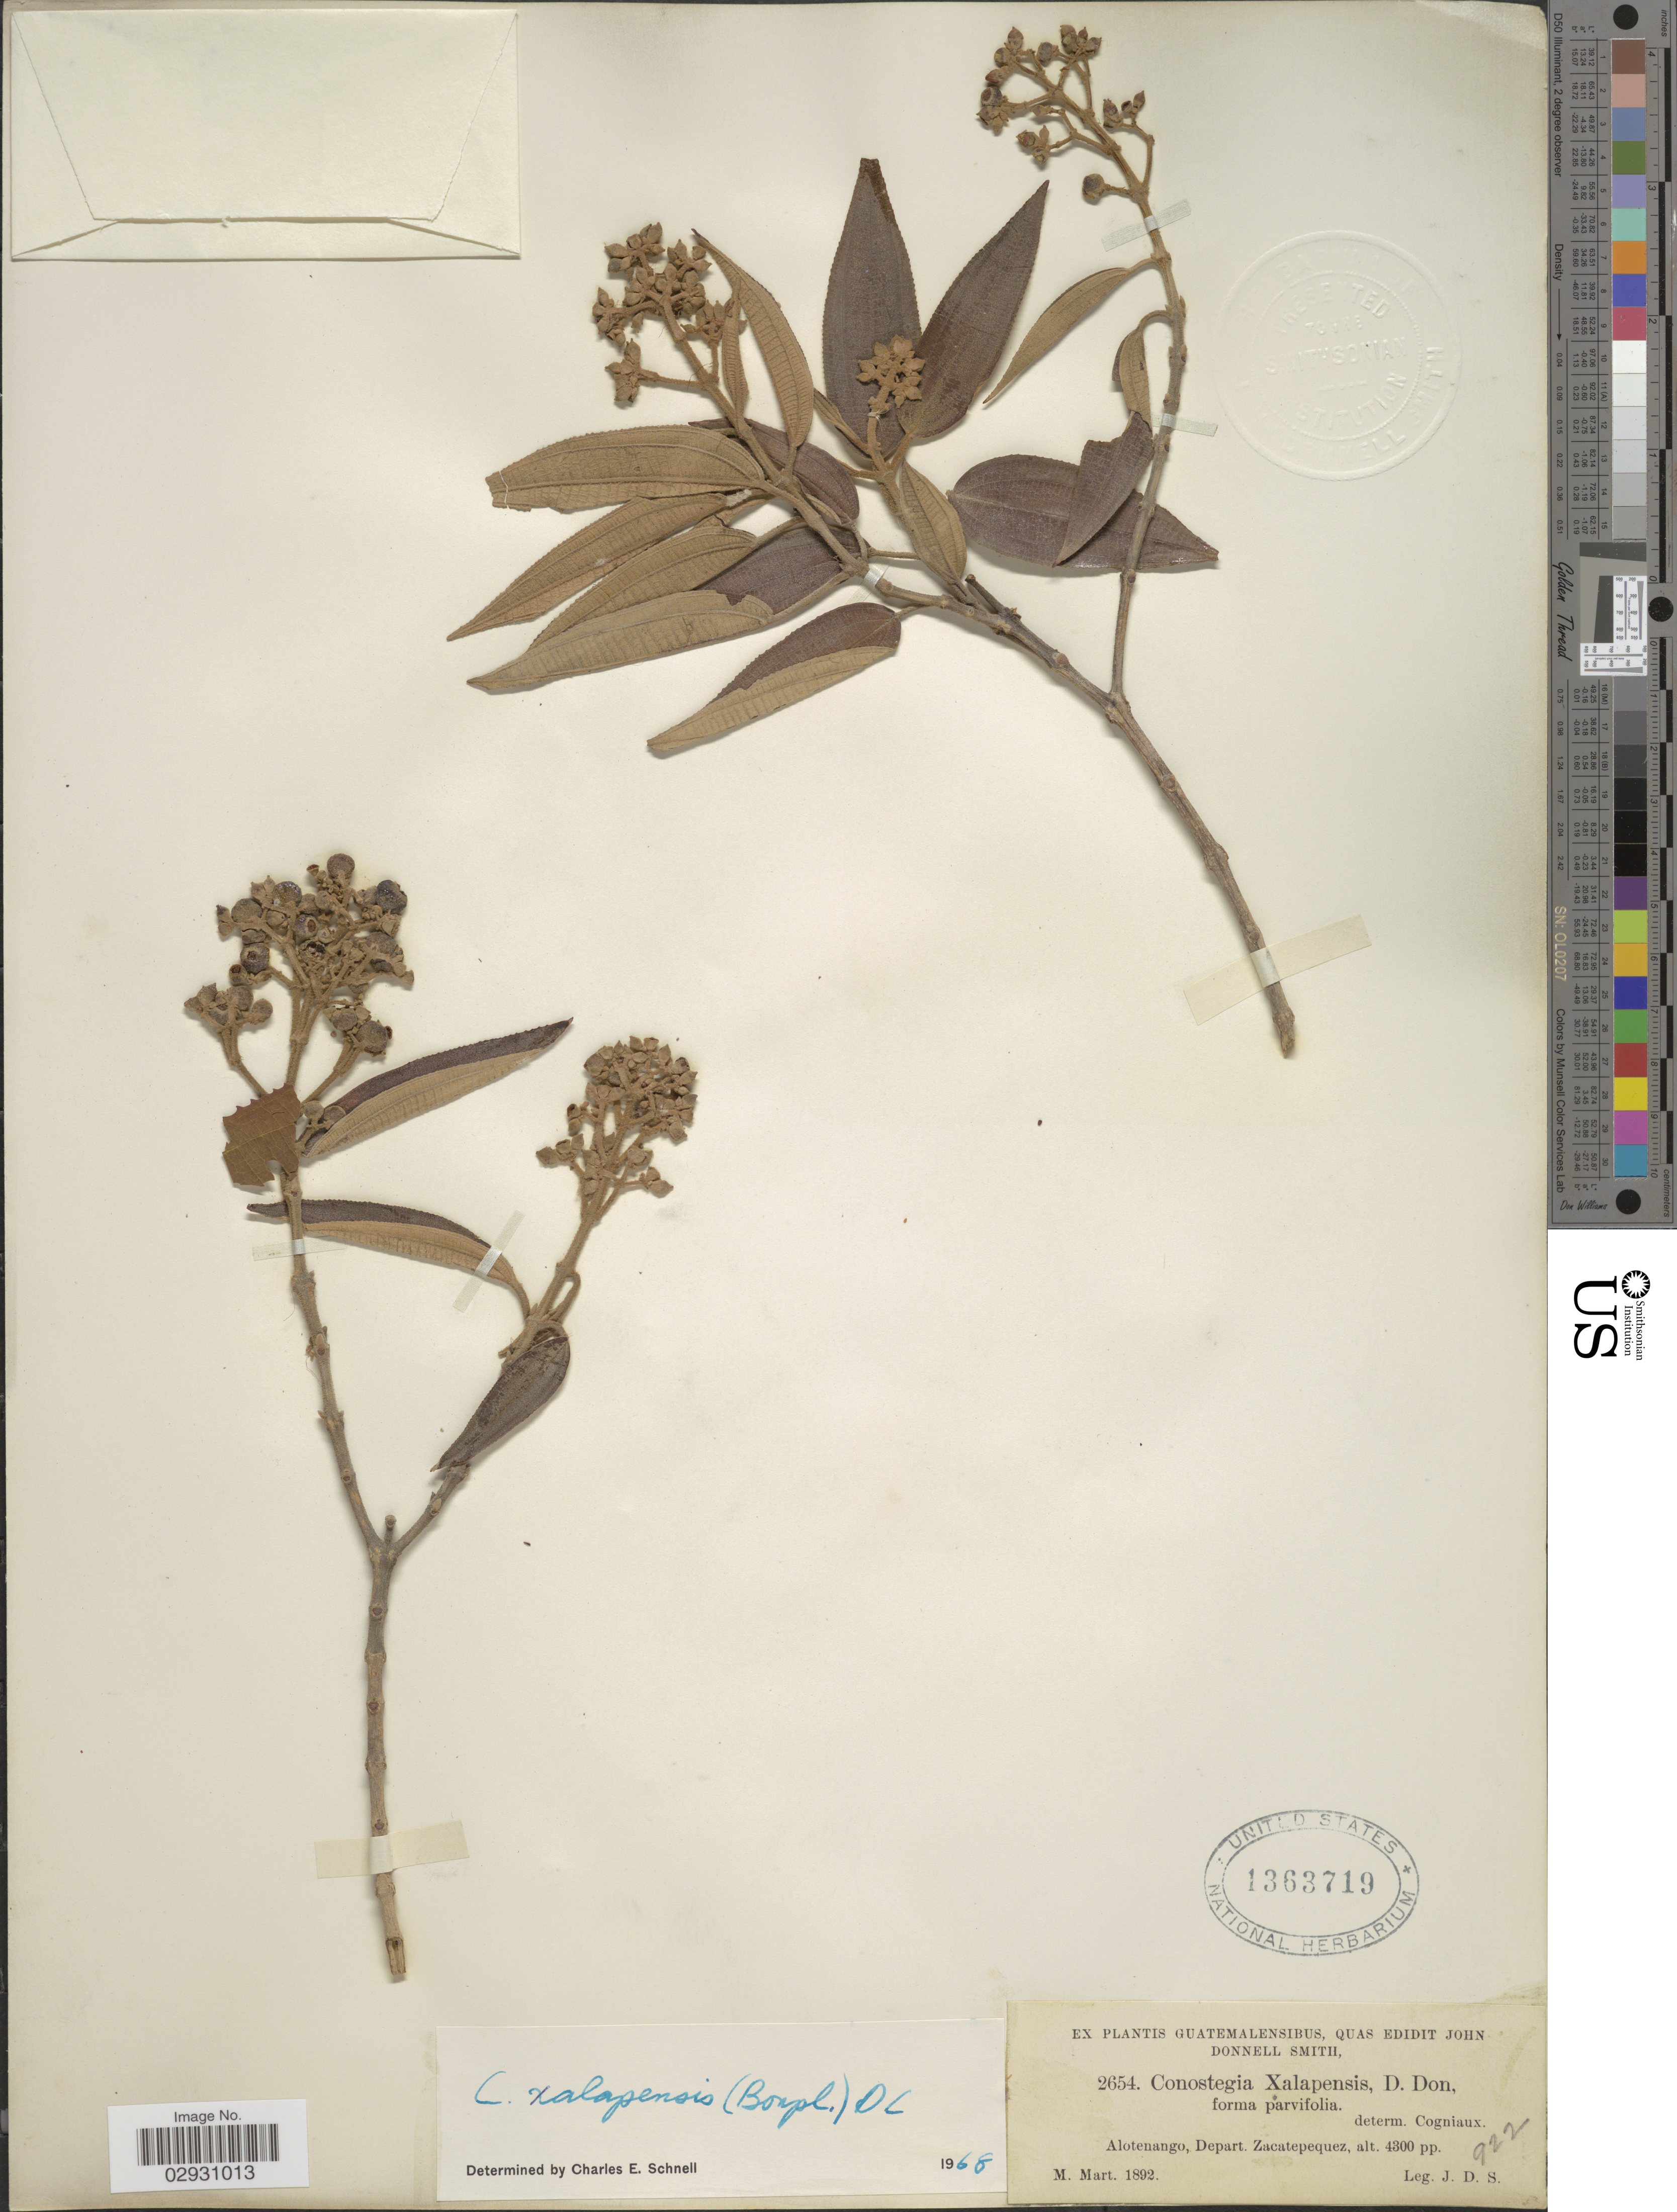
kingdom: Plantae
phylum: Tracheophyta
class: Magnoliopsida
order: Myrtales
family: Melastomataceae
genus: Conostegia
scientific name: Conostegia quadrangularis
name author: Schltdl. ex Steud.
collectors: J. Donnell Smith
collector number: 2654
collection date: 1892-03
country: Guatemala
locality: Alotenango, Depart. Zacatepequez.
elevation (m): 1311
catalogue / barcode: US 1363719